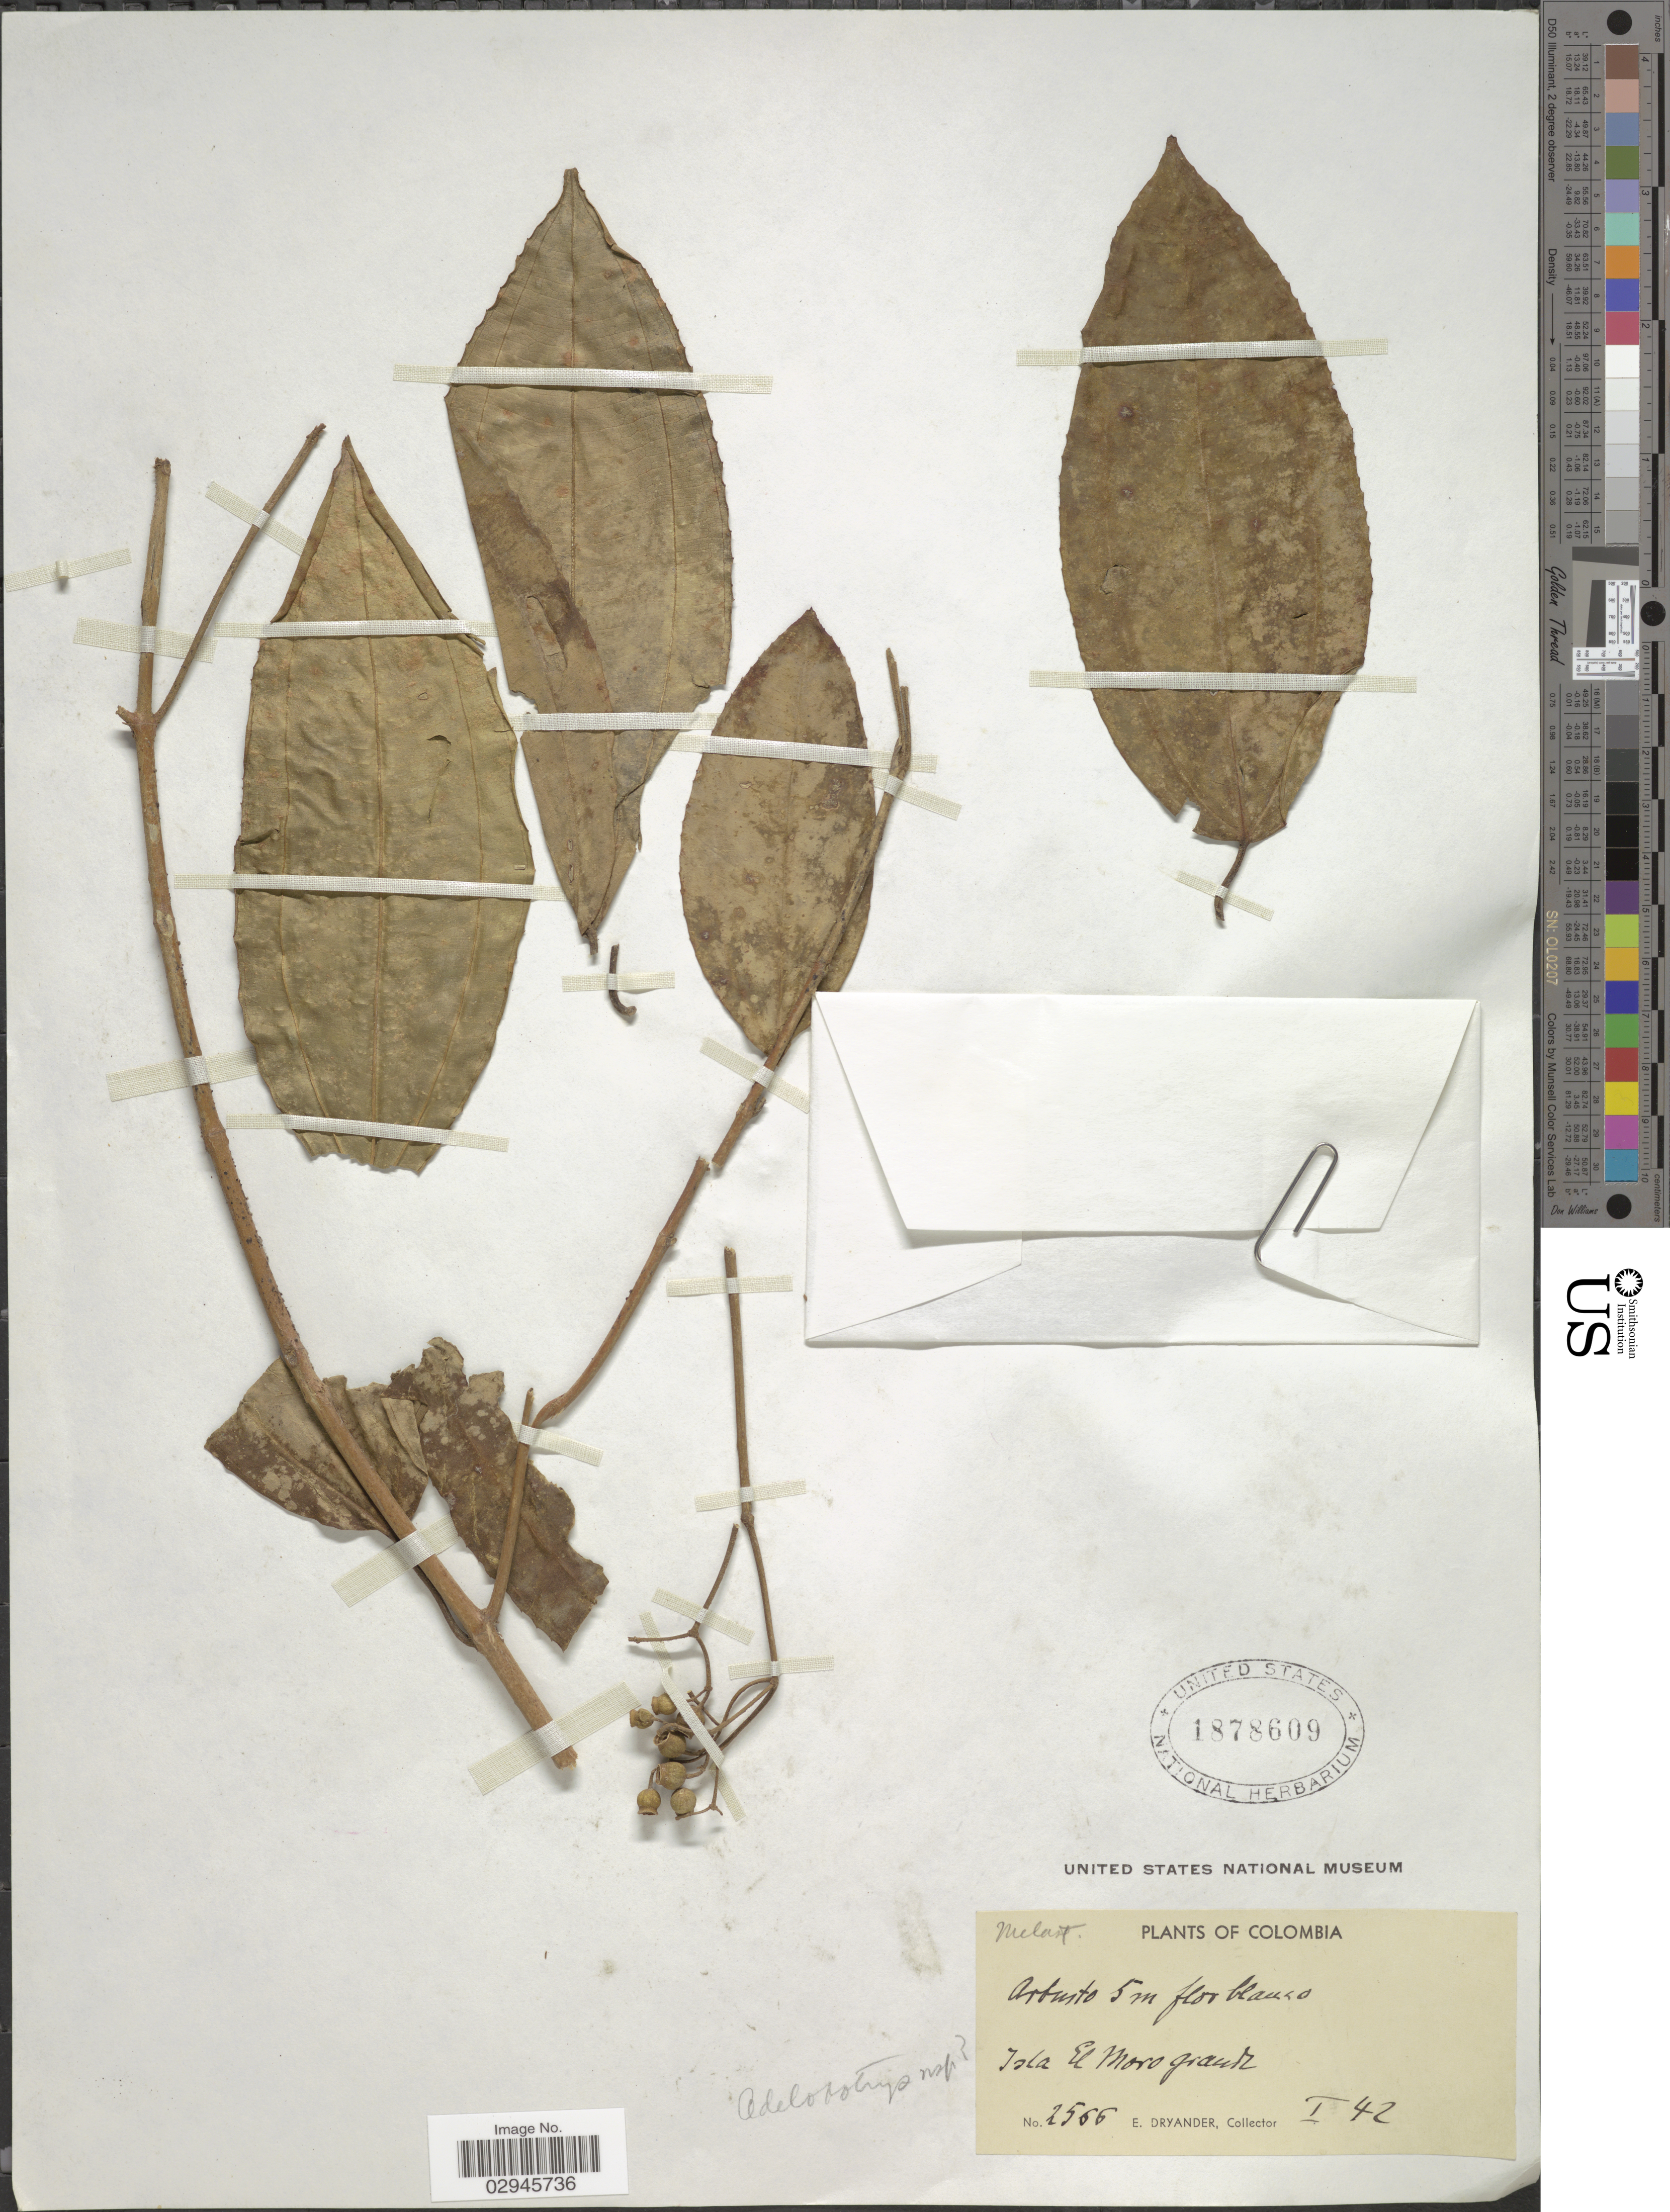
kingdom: Plantae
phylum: Tracheophyta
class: Magnoliopsida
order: Myrtales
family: Melastomataceae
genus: Miconia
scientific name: Miconia sp.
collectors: E. Dryander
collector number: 2566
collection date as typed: Transcribed d/m/y: /1/42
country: Colombia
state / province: Magdalena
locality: Isla El Moro grande.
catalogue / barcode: US 1878609